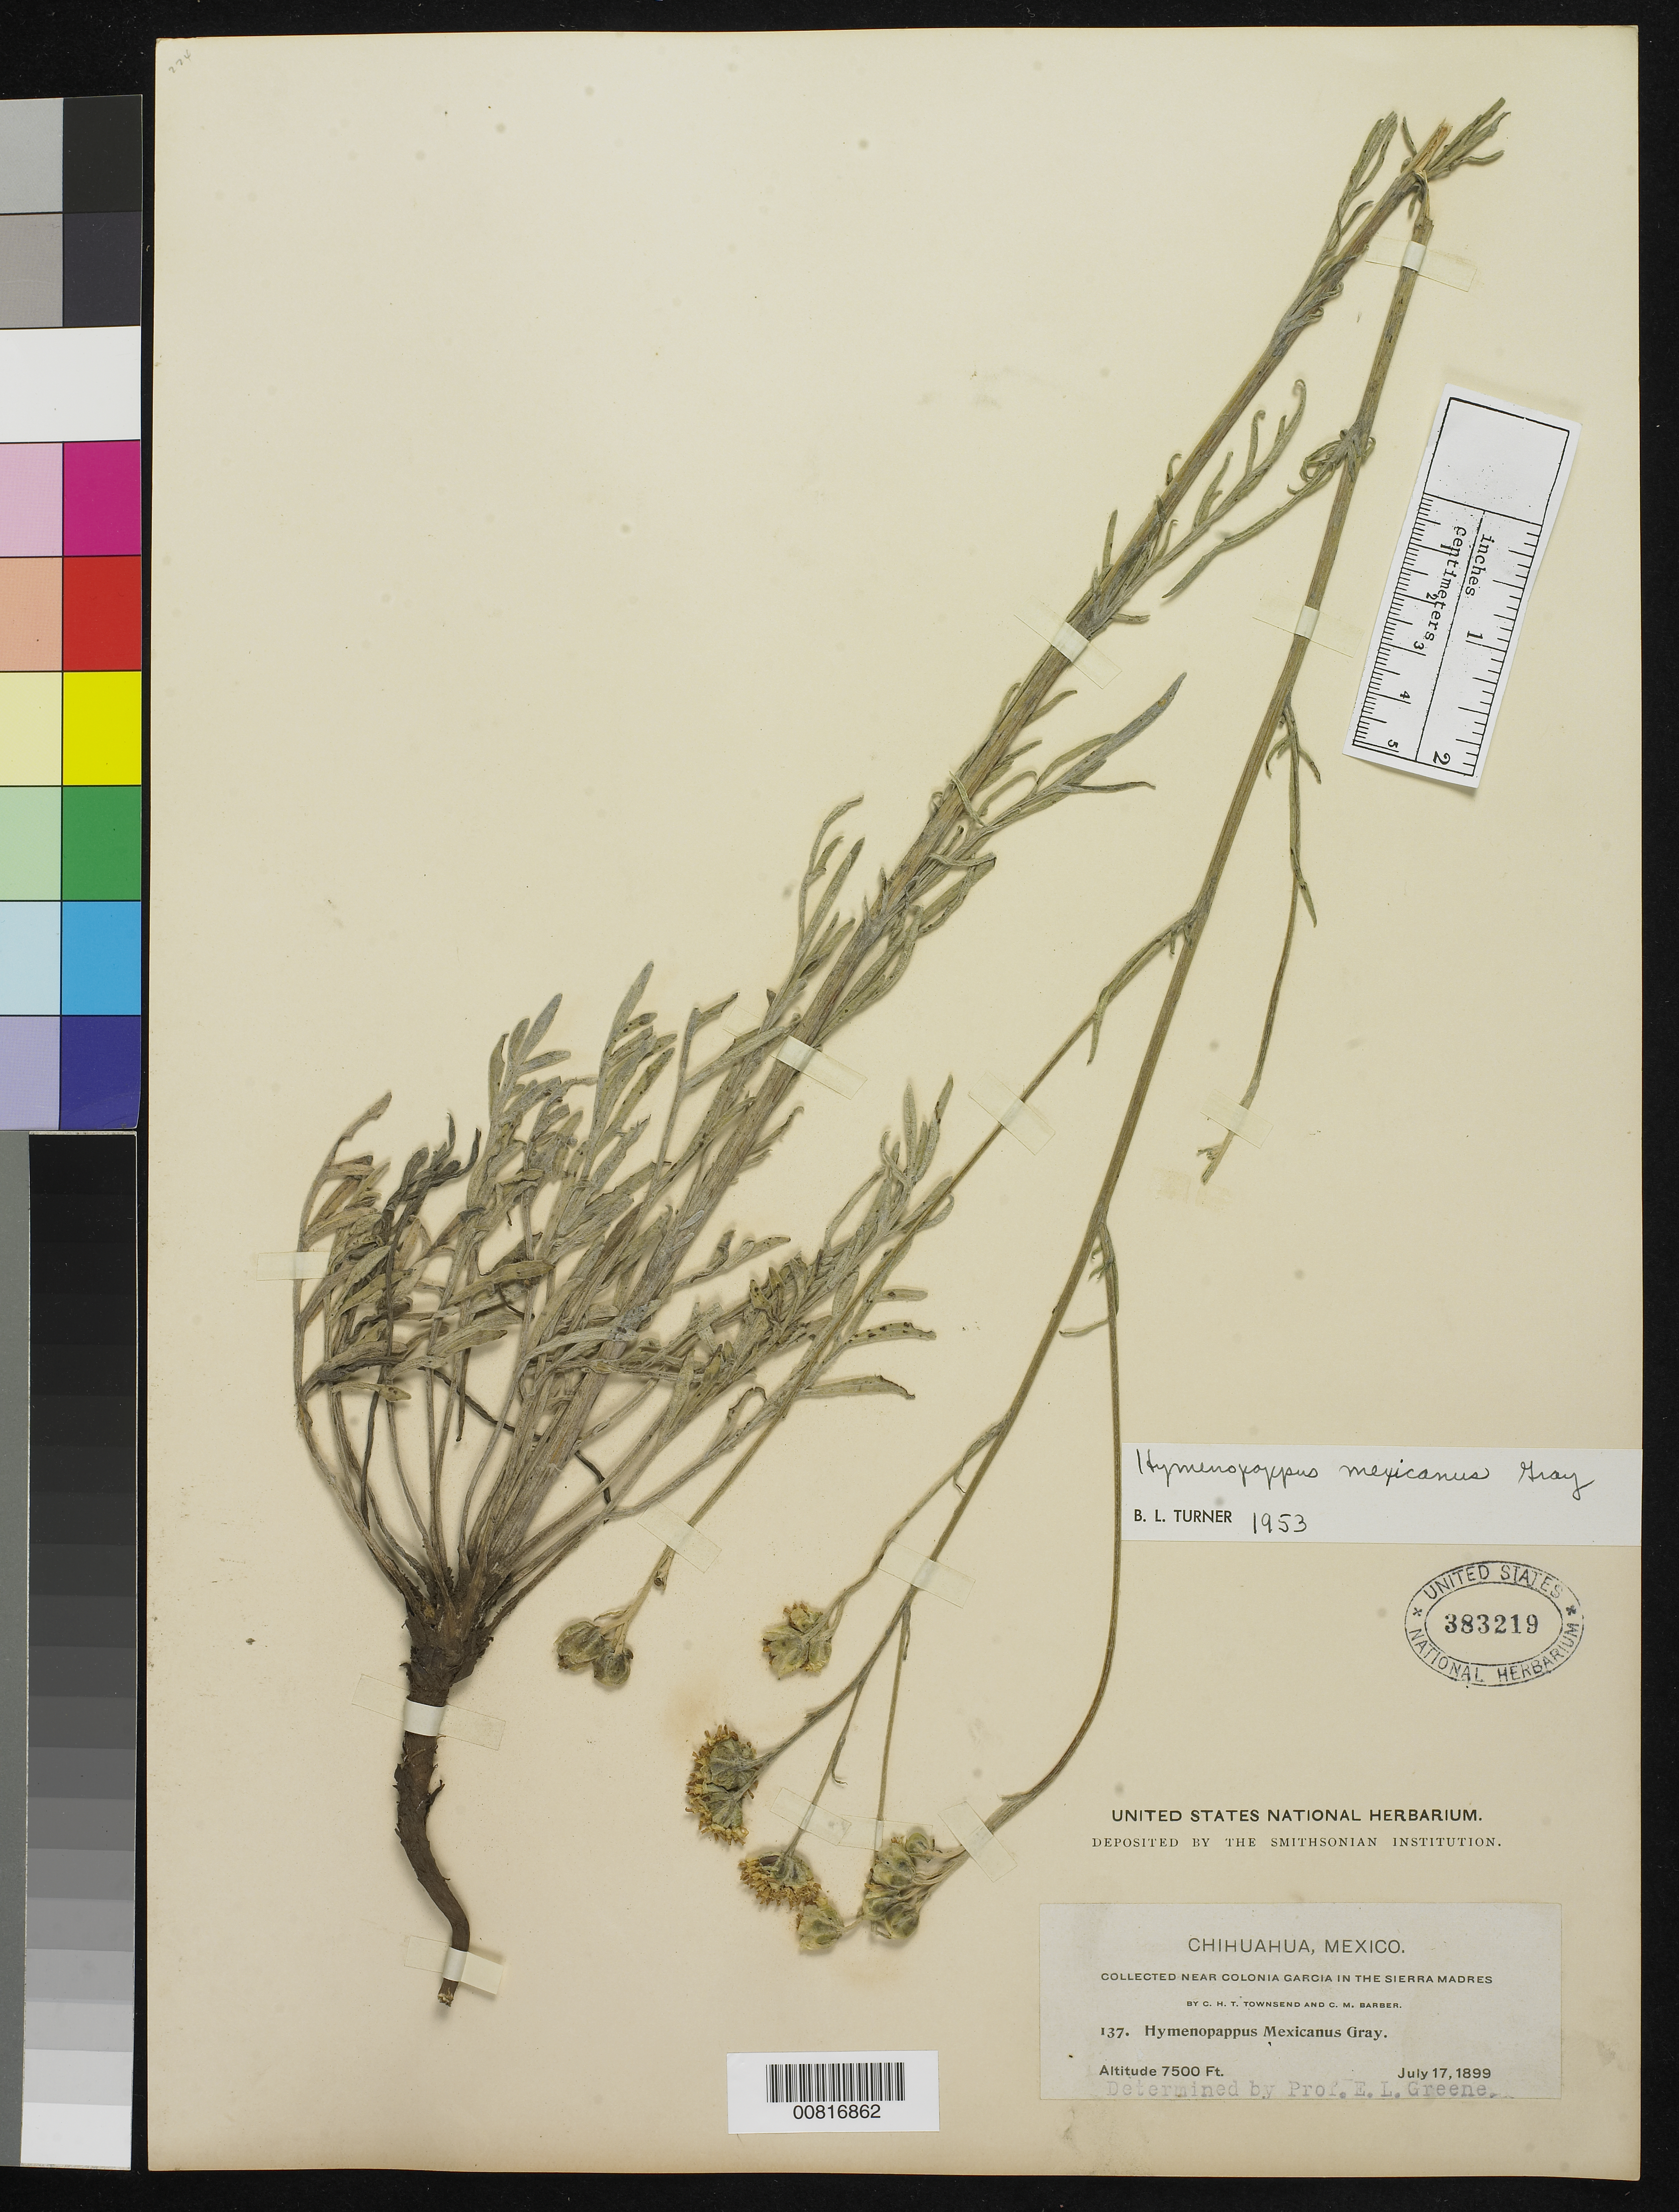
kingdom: Plantae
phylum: Tracheophyta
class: Magnoliopsida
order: Asterales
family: Asteraceae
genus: Hymenopappus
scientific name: Hymenopappus mexicanus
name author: A. Gray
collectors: C. H. T. Townsend & C. Barber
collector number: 137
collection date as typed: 17 Jul 1899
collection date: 1899-07-17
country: Mexico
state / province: Chihuahua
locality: Near Colonia García in the Sierra Madre, Chihuahua.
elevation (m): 2286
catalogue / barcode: US 383219